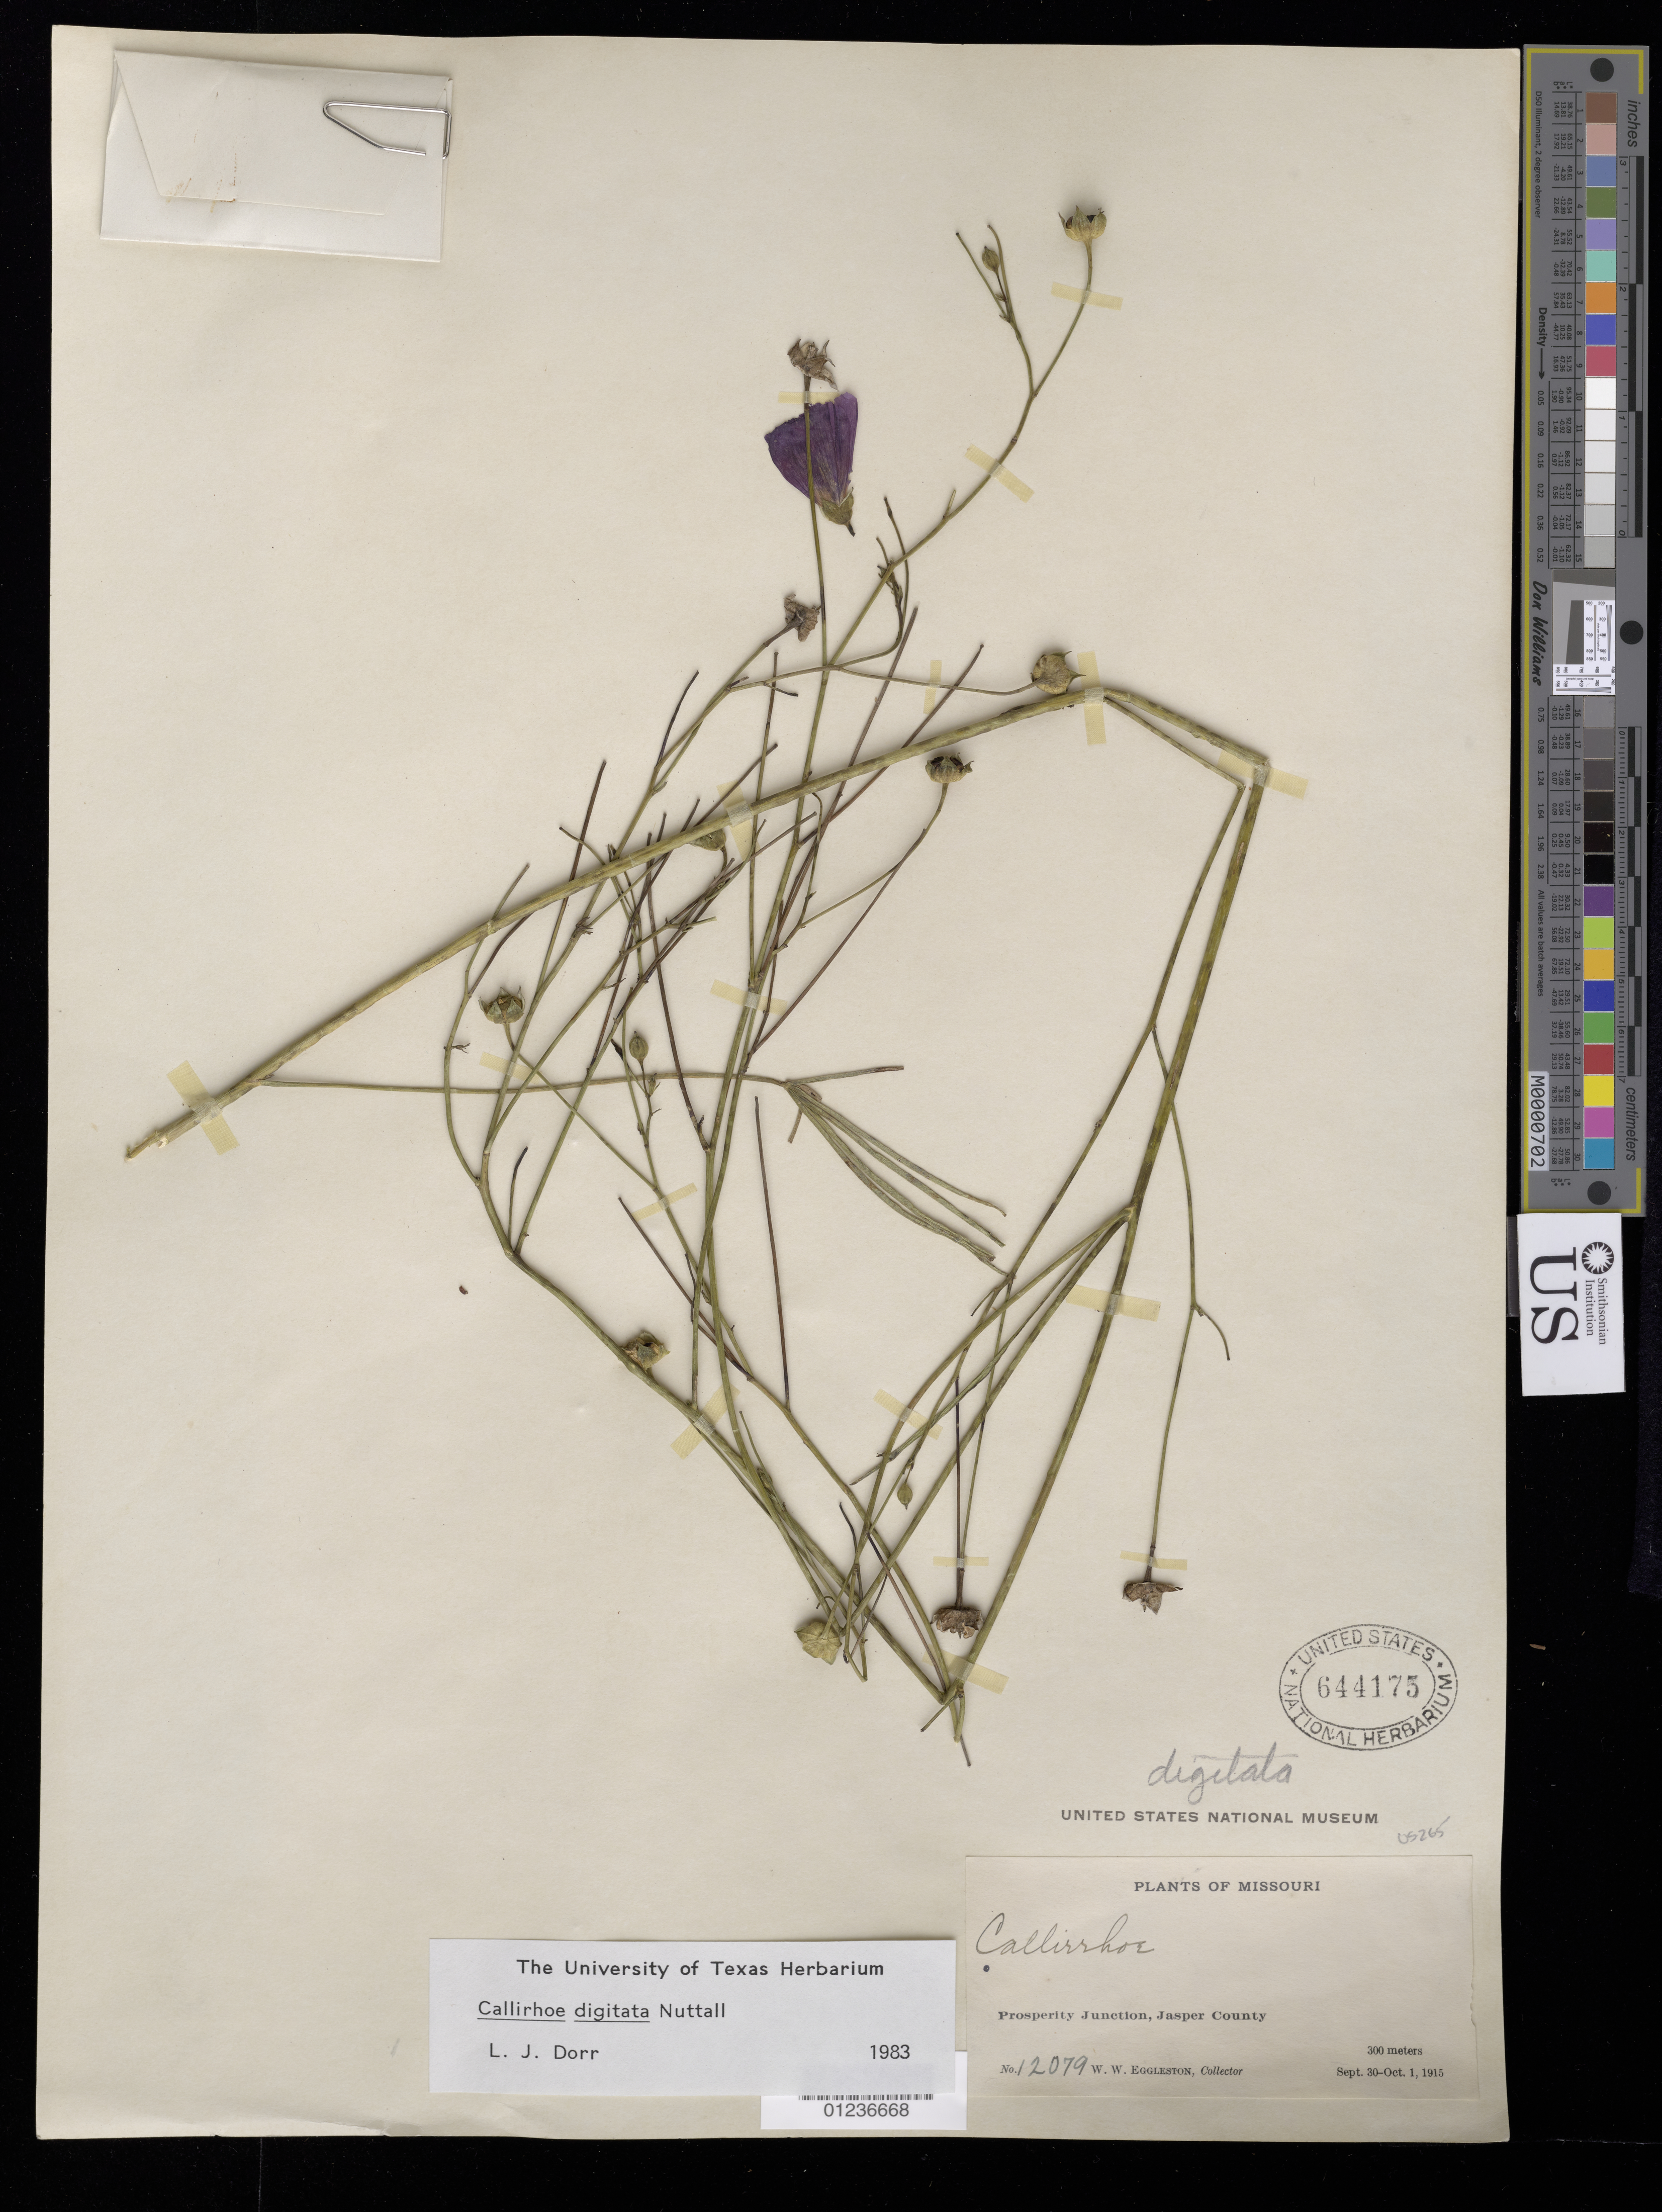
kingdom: Plantae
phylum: Tracheophyta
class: Magnoliopsida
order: Malvales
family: Malvaceae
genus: Callirhoe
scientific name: Callirhoe digitata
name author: Nutt.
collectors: W. W. Eggleston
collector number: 12079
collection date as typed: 30 Sep - 1 Oct 1915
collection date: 1915-09-30/1915-10-01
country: United States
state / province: Missouri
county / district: Jasper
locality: Prosperity Junction.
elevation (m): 300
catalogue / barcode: US 644175